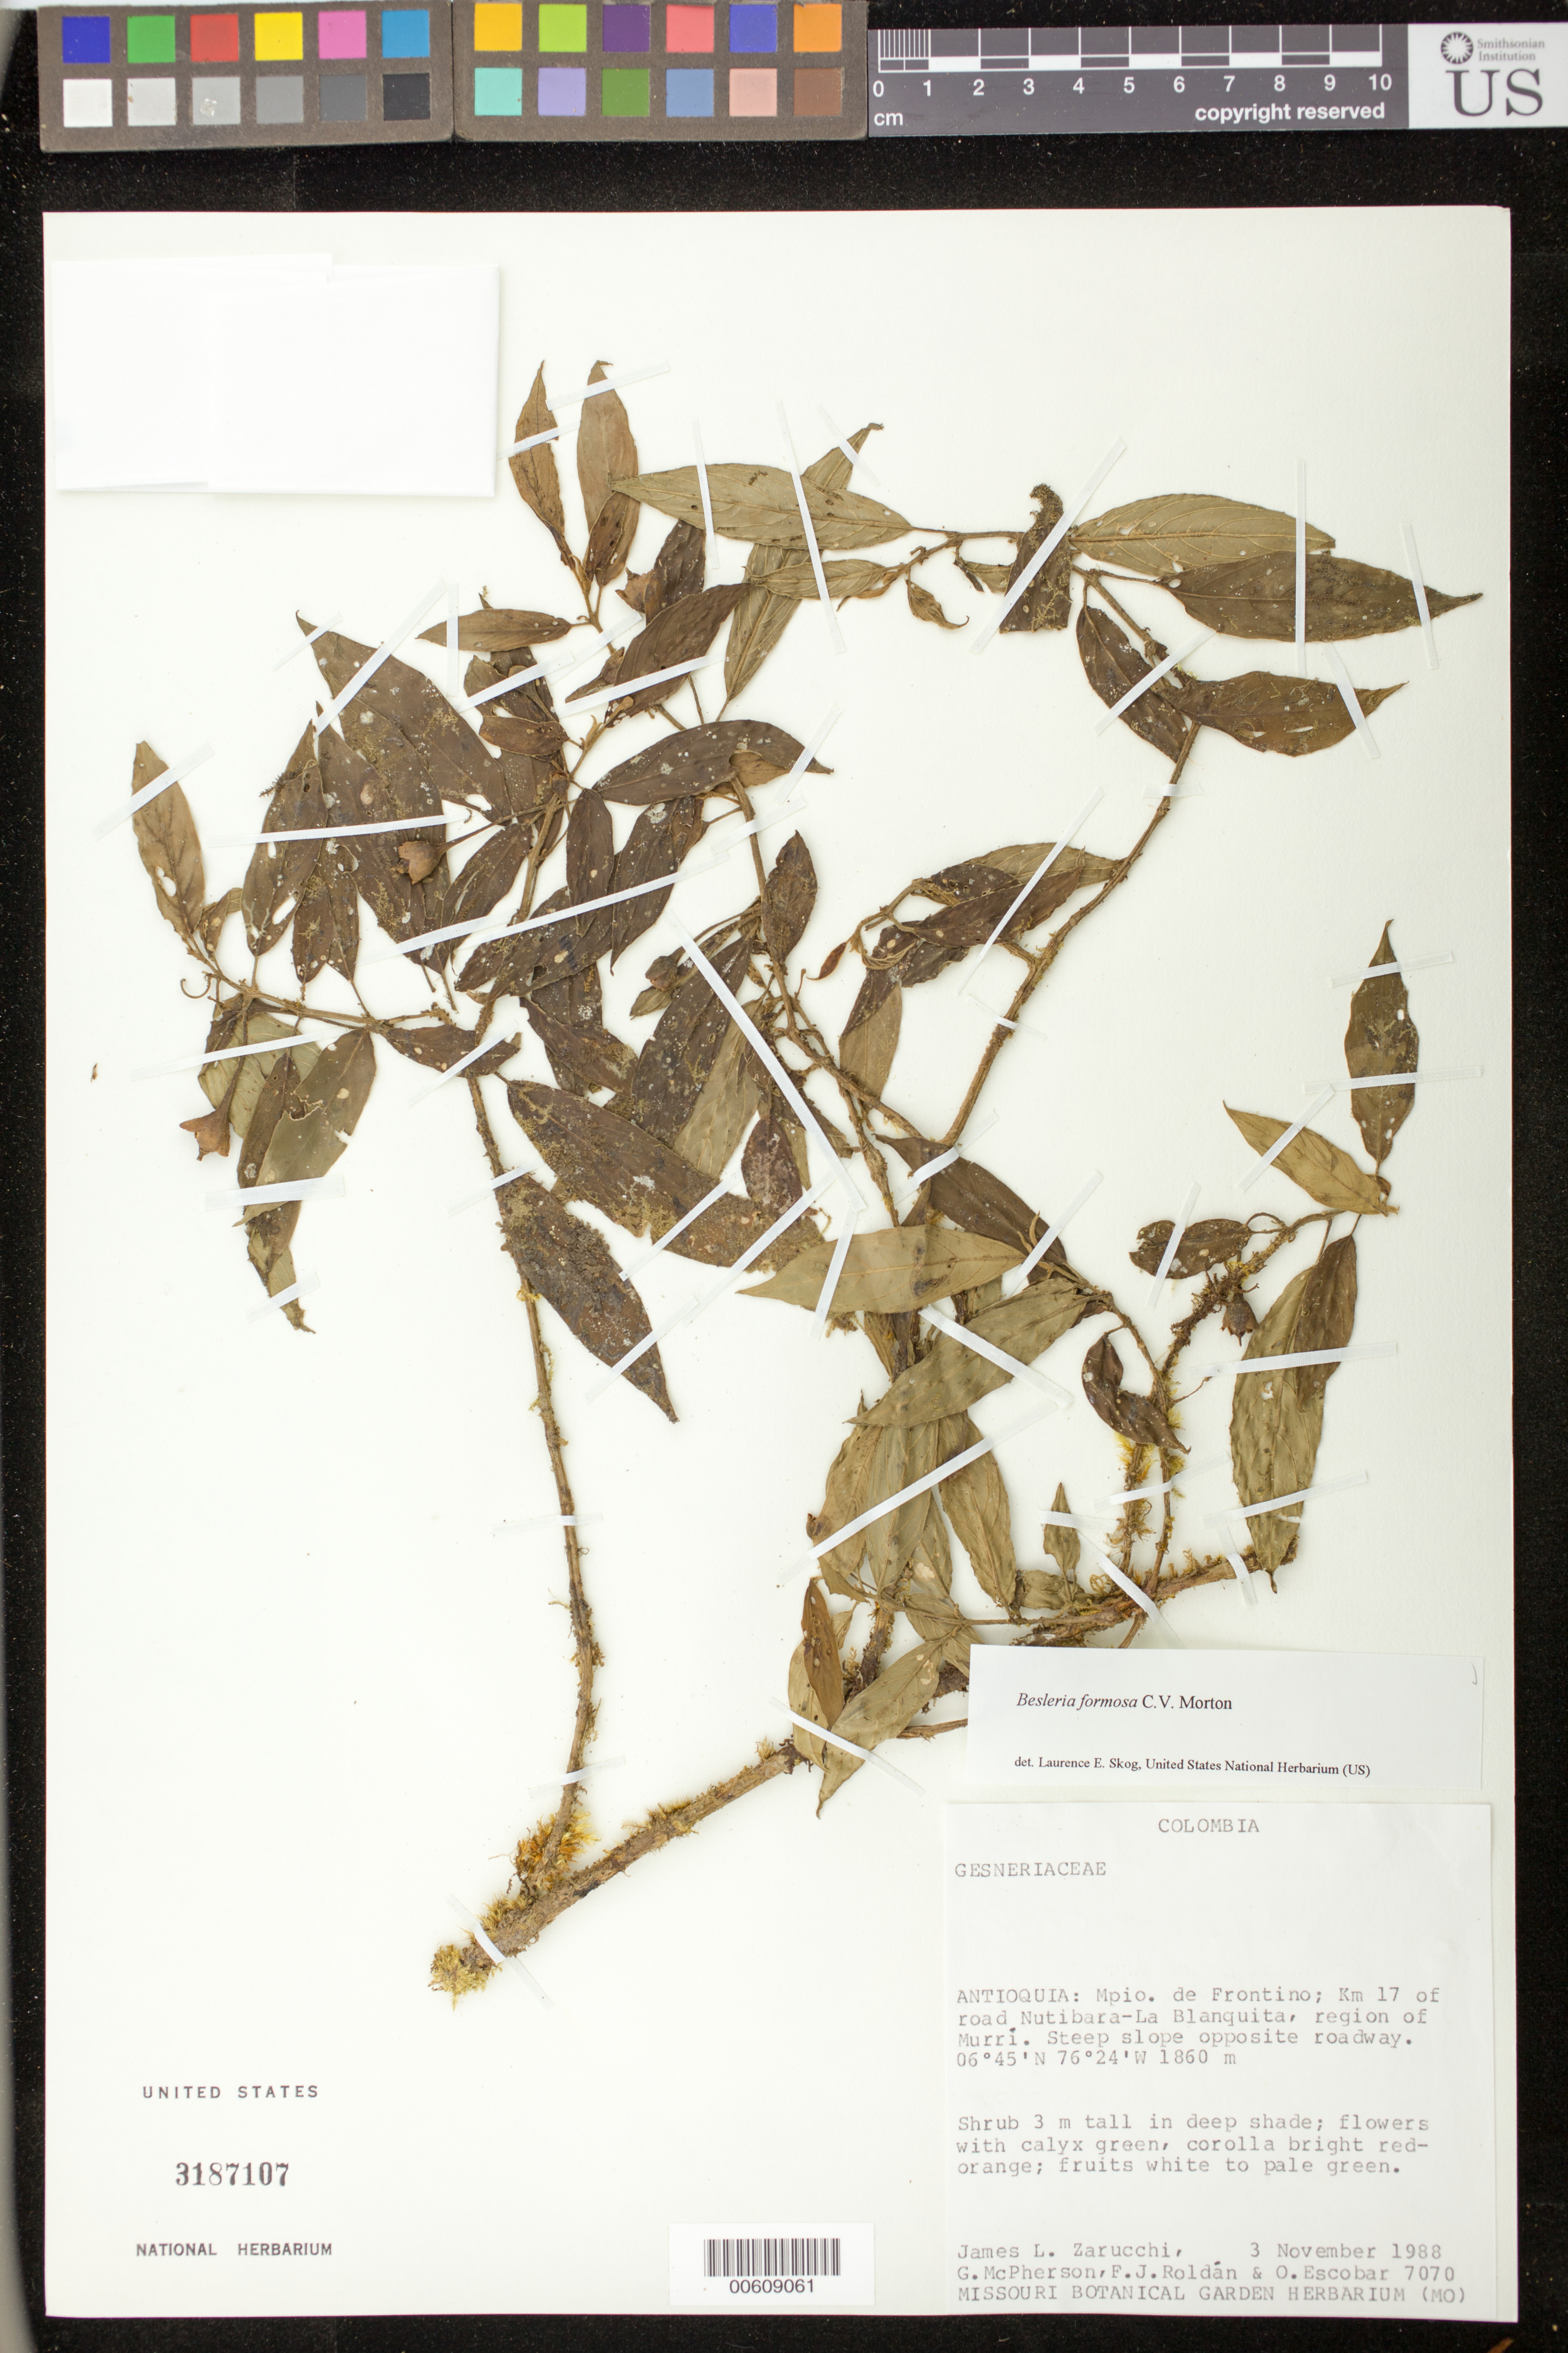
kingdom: Plantae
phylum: Tracheophyta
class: Magnoliopsida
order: Lamiales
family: Gesneriaceae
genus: Besleria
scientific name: Besleria amabilis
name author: C.V. Morton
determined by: Skog, Laurence E.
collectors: J. L. Zarucchi, G. D. McPherson, F. J. Roldán & O. D. Escobar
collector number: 7070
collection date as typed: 03 Nov 1988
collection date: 1988-11-03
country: Colombia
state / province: Antioquia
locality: Mpio. de Frontino; Km 17 of road Nutibara - La Blanquita, region of Murrí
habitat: Steep slope opposite roadway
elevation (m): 1860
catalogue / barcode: US 3187107